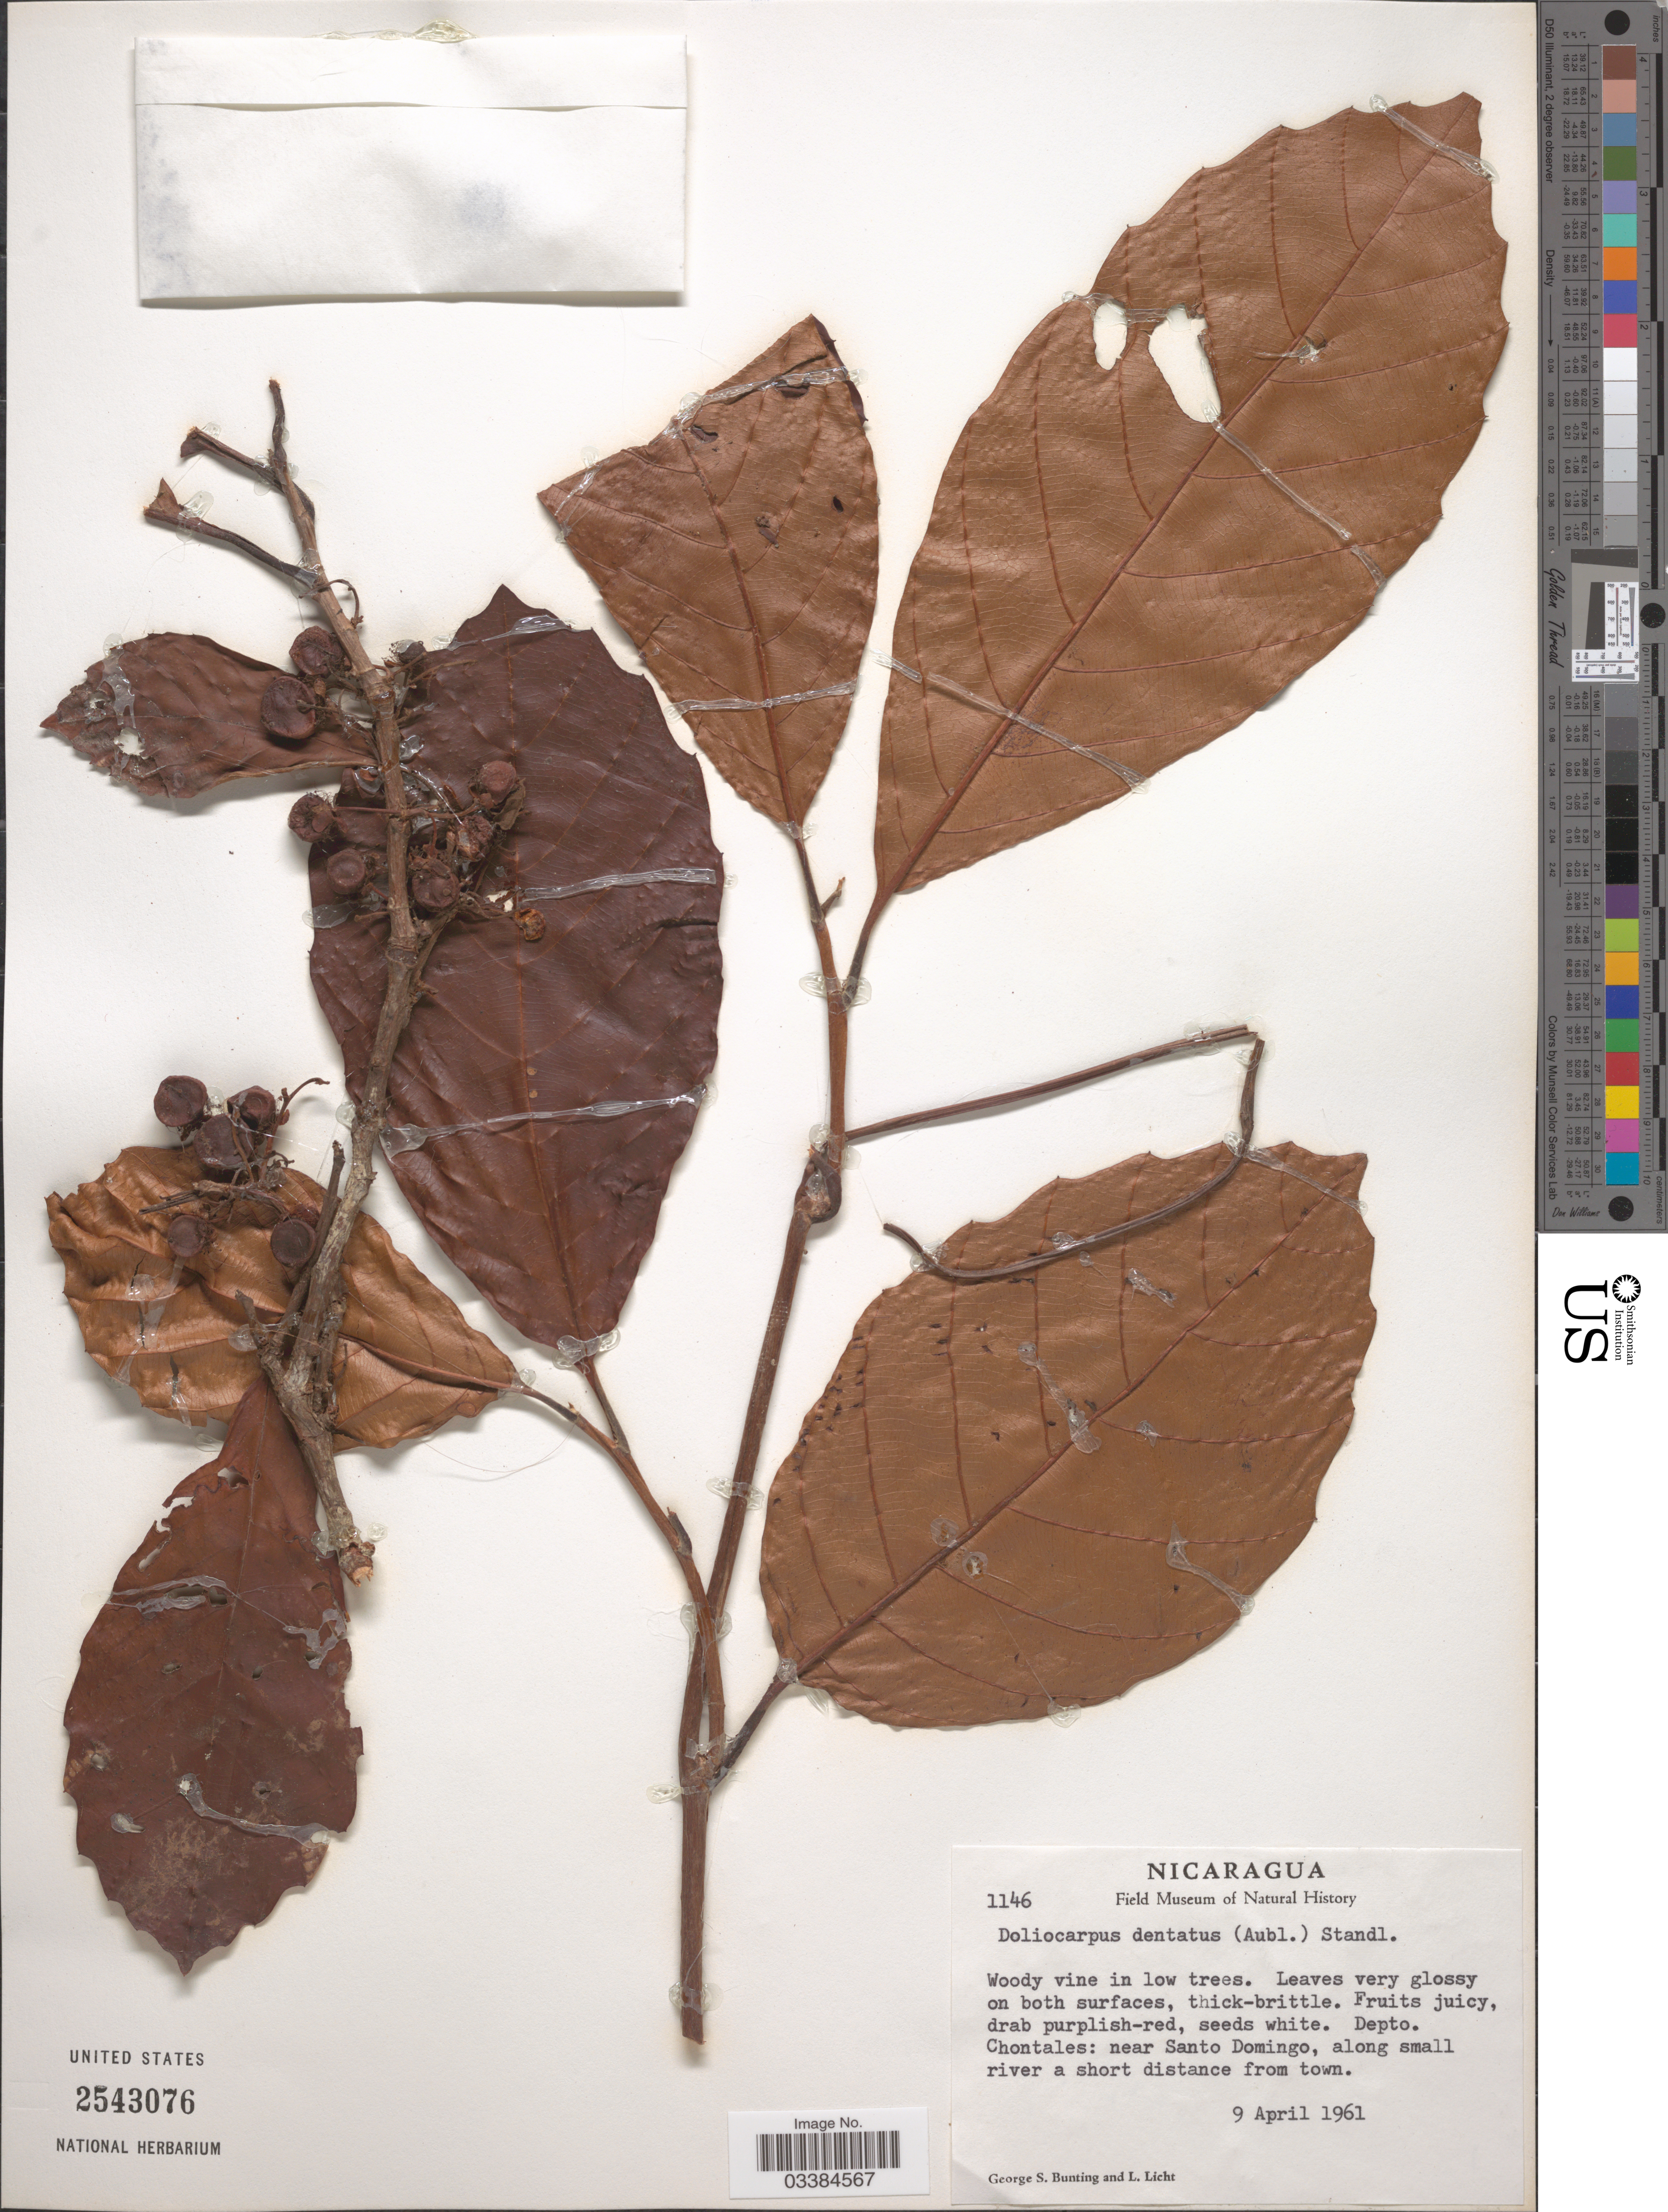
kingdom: Plantae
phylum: Tracheophyta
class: Magnoliopsida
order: Dilleniales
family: Dilleniaceae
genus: Doliocarpus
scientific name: Doliocarpus multiflorus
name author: Standl.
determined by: Victor Longhi Monzoli, João, (BRAZIL)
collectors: G. S. Bunting & L. Licht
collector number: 1146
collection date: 1961-04-09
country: Nicaragua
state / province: Chontales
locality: Near Santo Domingo, along small river a short distance from town.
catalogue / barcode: US 2543076